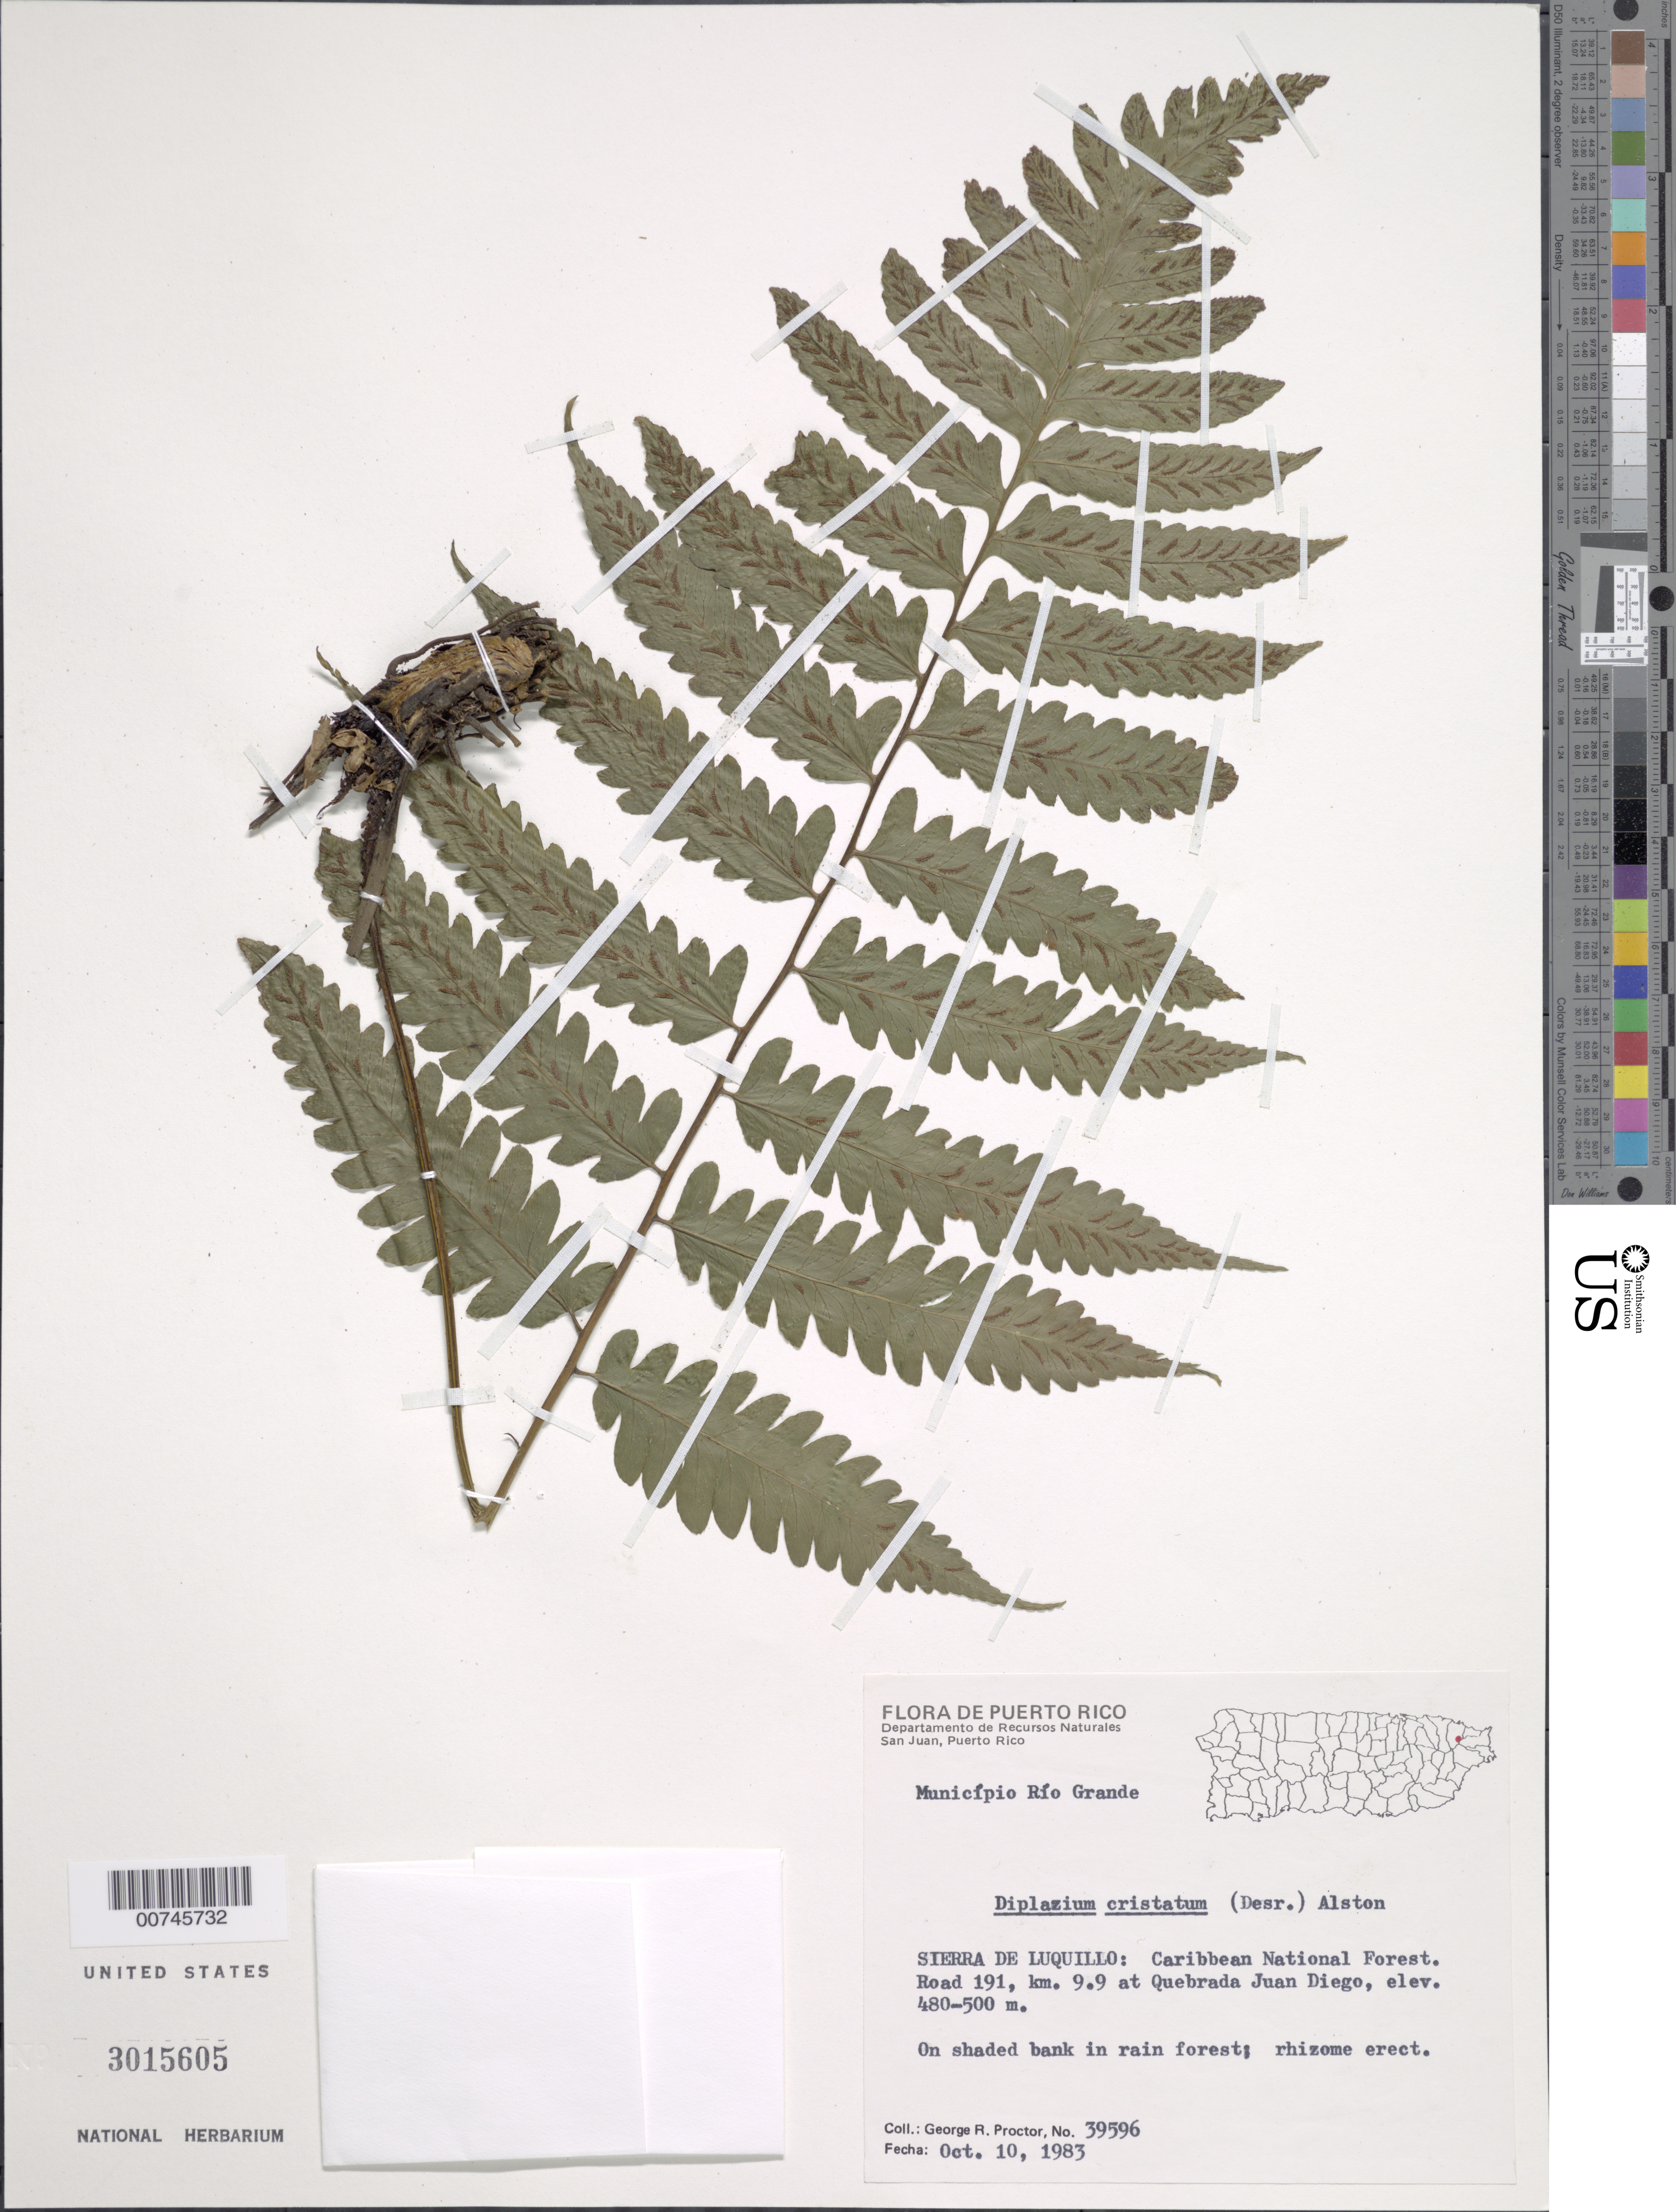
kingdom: Plantae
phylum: Tracheophyta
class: Polypodiopsida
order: Polypodiales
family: Athyriaceae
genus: Diplazium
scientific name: Diplazium cristatum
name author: (Desr.) Alston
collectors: G. R. Proctor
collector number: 39596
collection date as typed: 10 Oct 1983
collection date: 1983-10-10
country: Puerto Rico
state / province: Río Grande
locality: Sierra de Luquillo: Caribbean National Forest. Road 191, km 9.9 at Quebrada Juan Diego, Municipio Río Grande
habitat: On shaded bank in rain forest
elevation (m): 480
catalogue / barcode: US 3015605